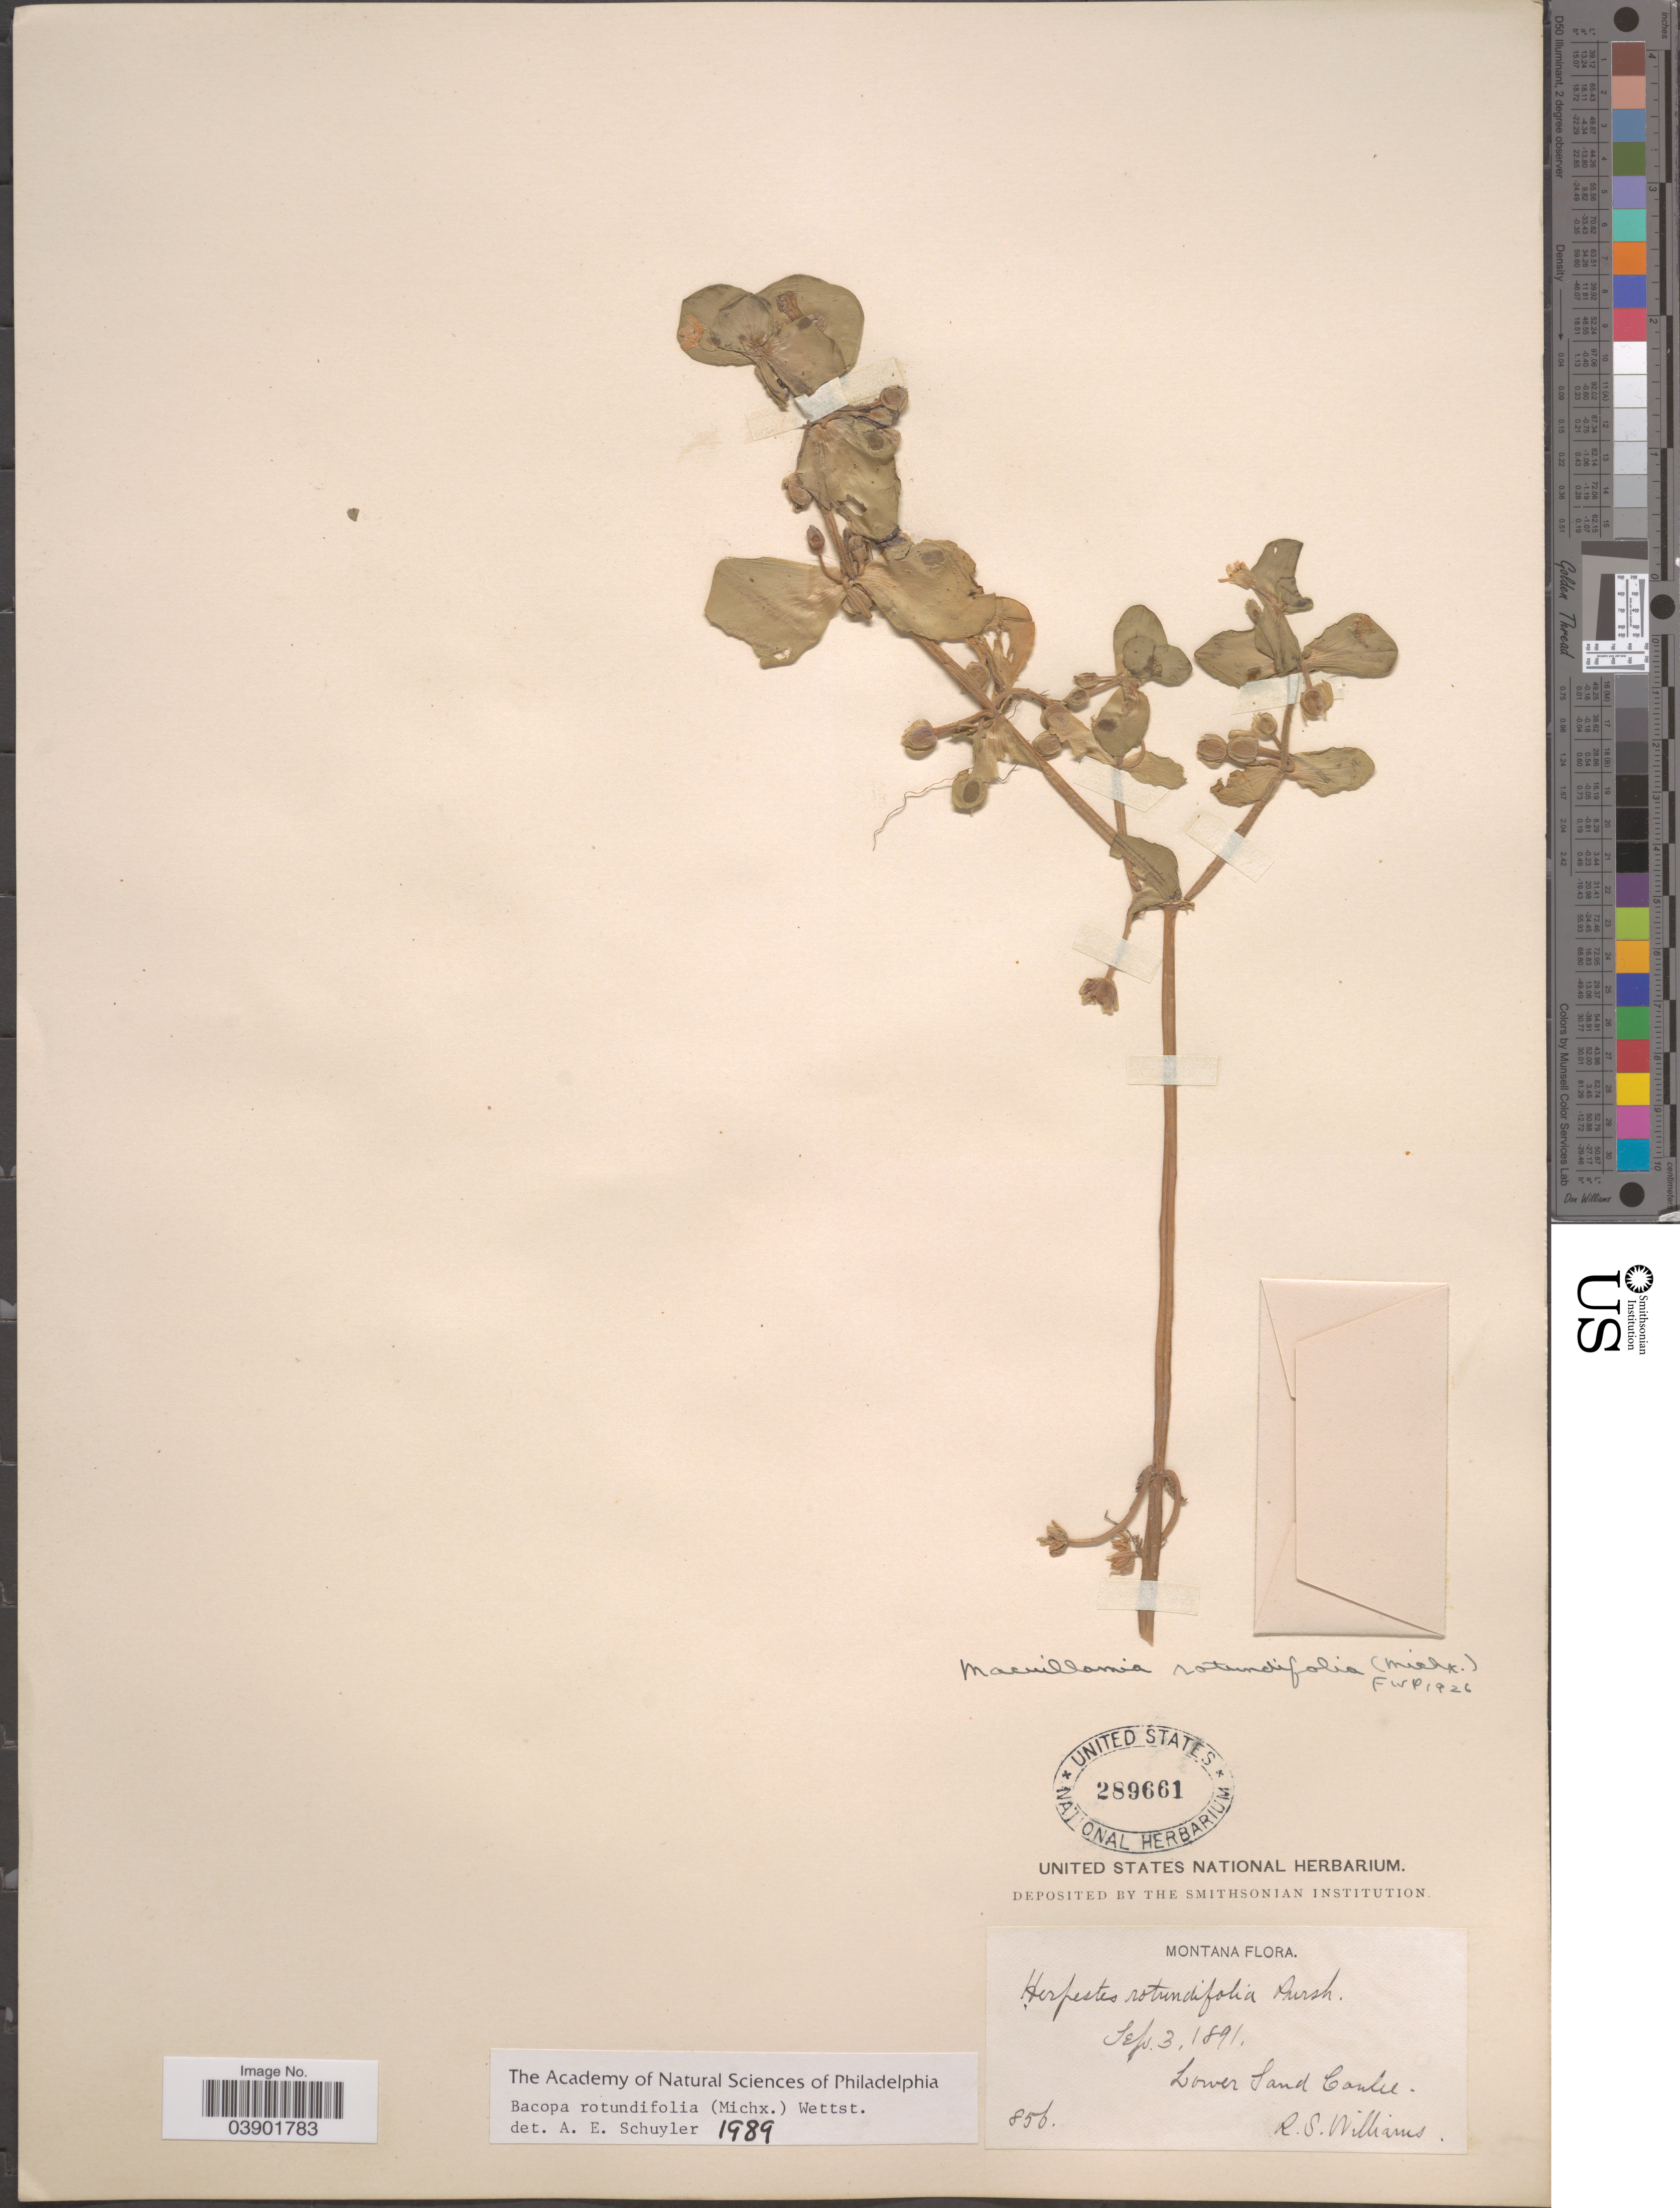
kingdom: Plantae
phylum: Tracheophyta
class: Magnoliopsida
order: Lamiales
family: Plantaginaceae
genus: Bacopa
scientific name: Bacopa rotundifolia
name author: (Michx.) Wettst.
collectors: R. S. Williams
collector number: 856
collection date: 1891-09-03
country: United States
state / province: Montana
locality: Lower Sand Coulee.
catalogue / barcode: US 289661